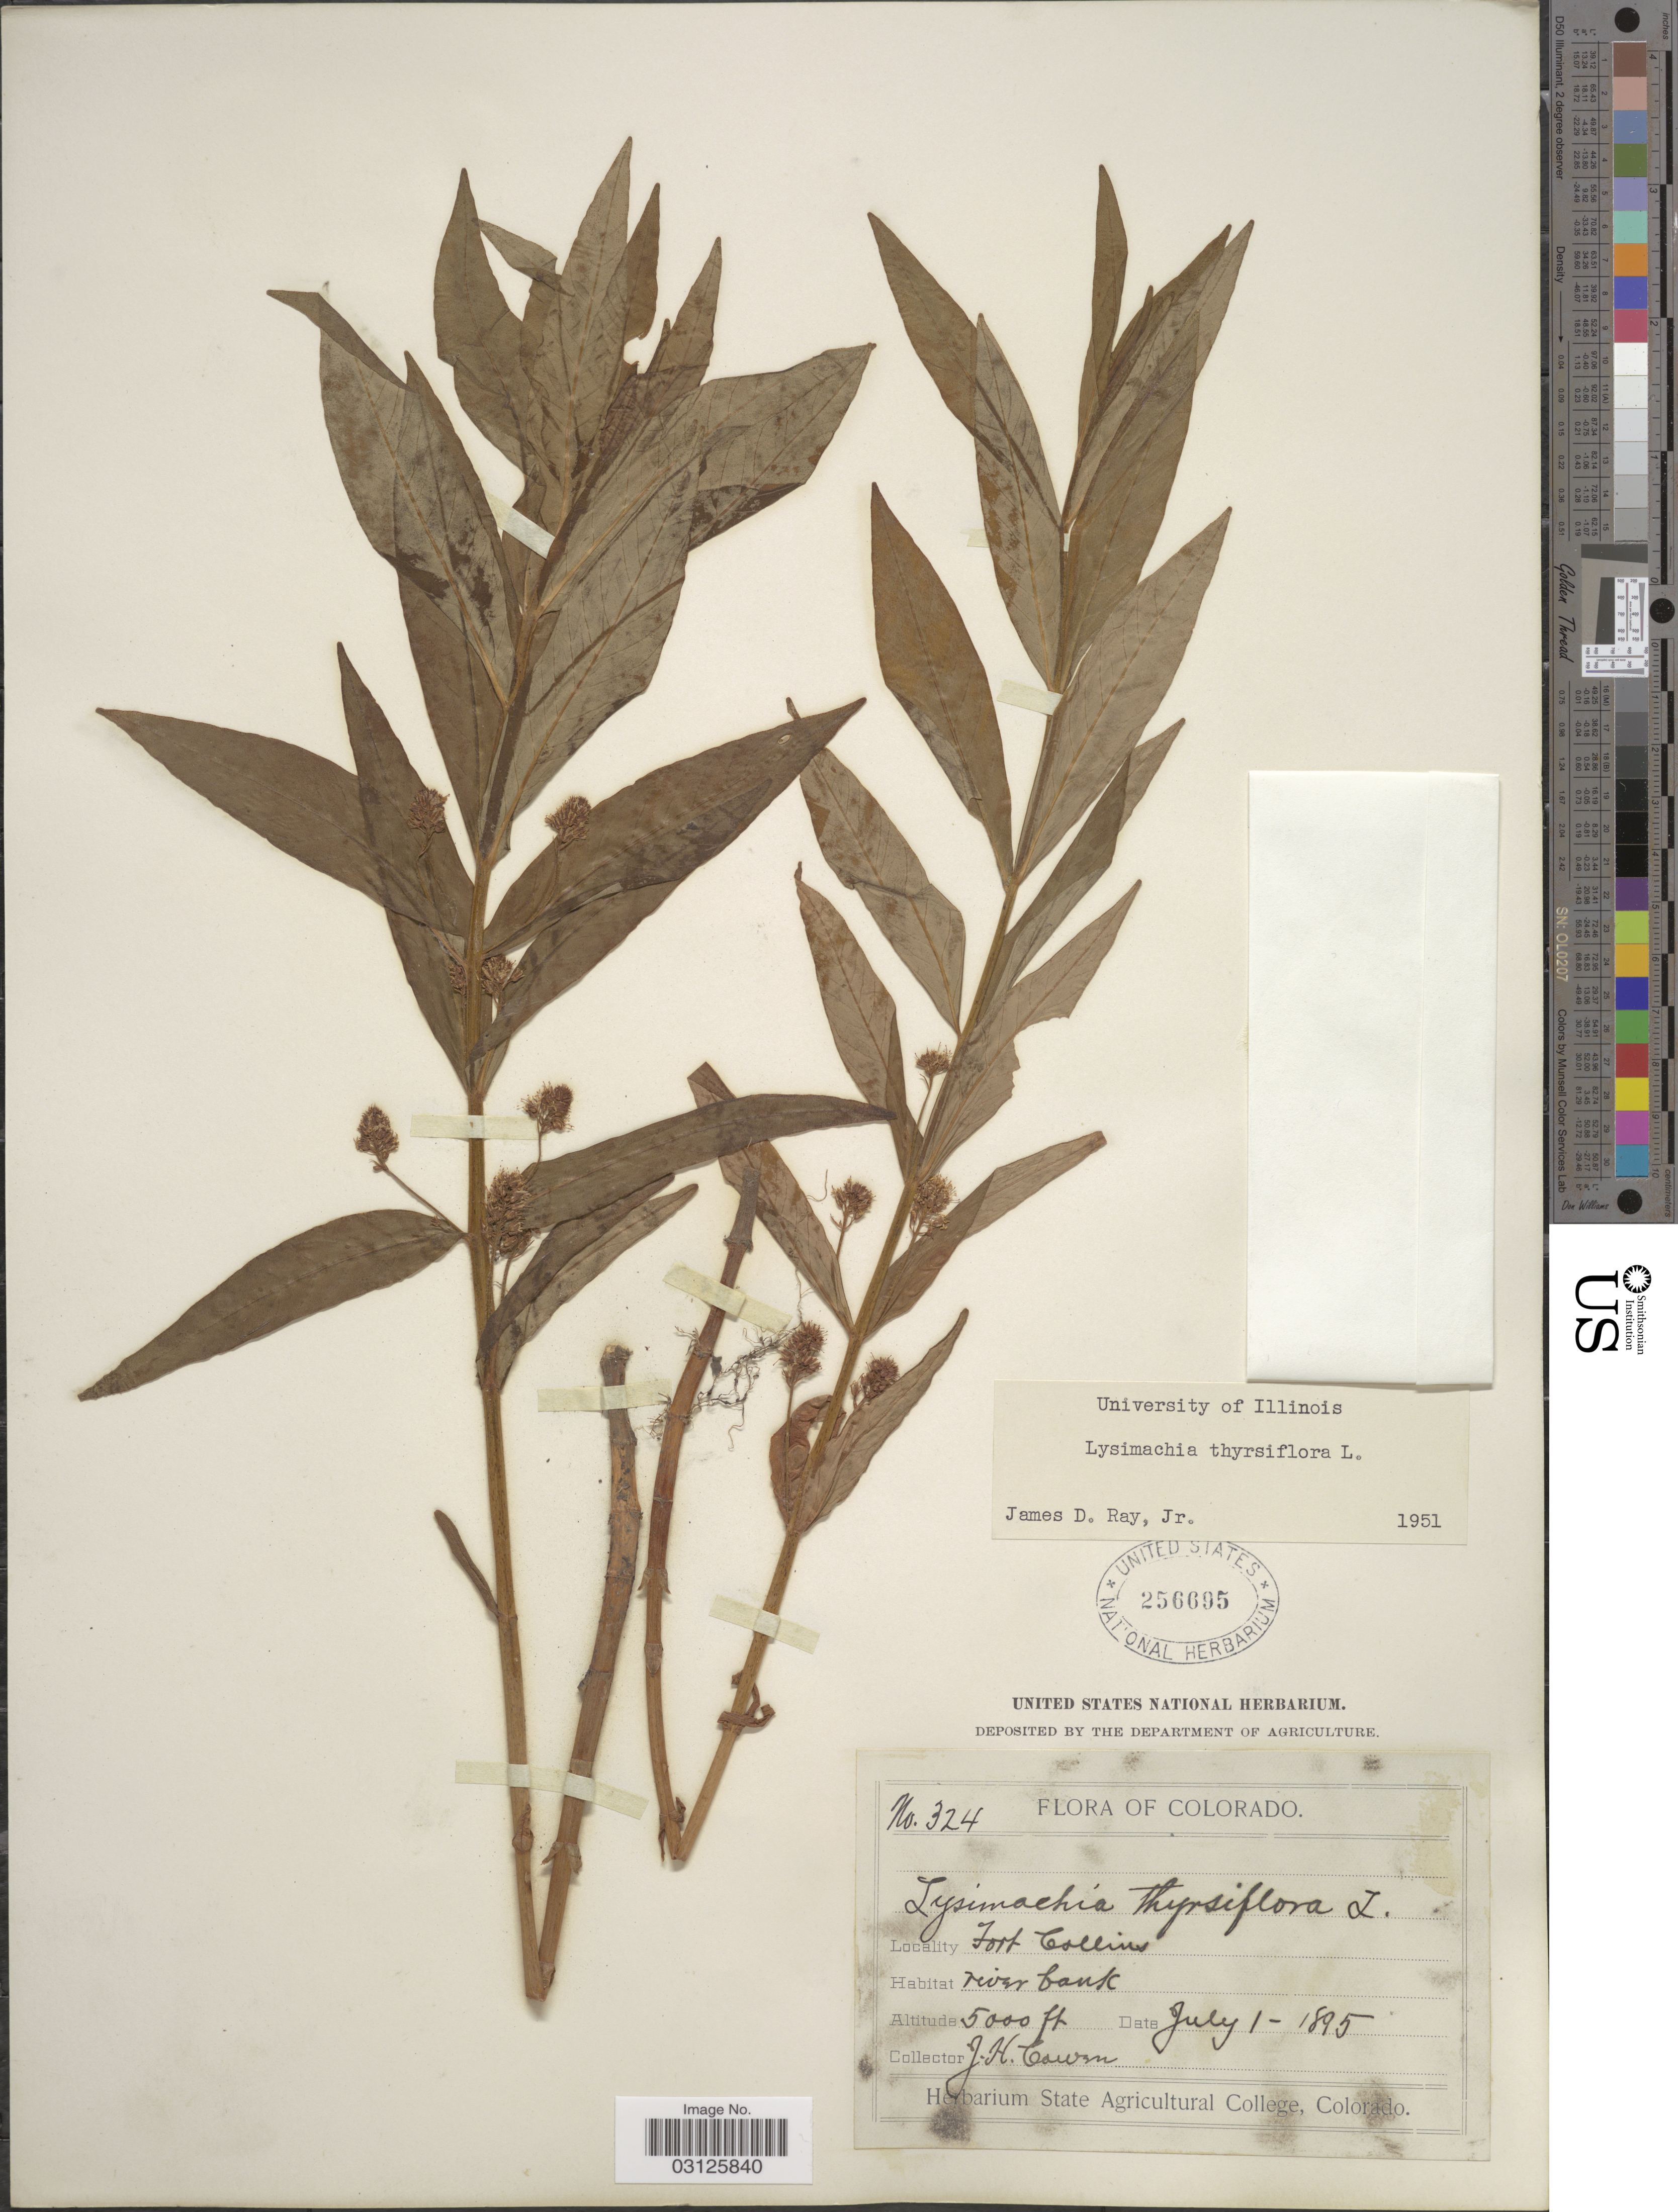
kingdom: Plantae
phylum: Tracheophyta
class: Magnoliopsida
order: Ericales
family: Primulaceae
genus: Lysimachia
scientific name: Lysimachia thyrsiflora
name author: L.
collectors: J. H. Cowen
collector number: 324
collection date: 1895-07-01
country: United States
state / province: Colorado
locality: Fort Collins.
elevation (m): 1524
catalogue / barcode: US 256695